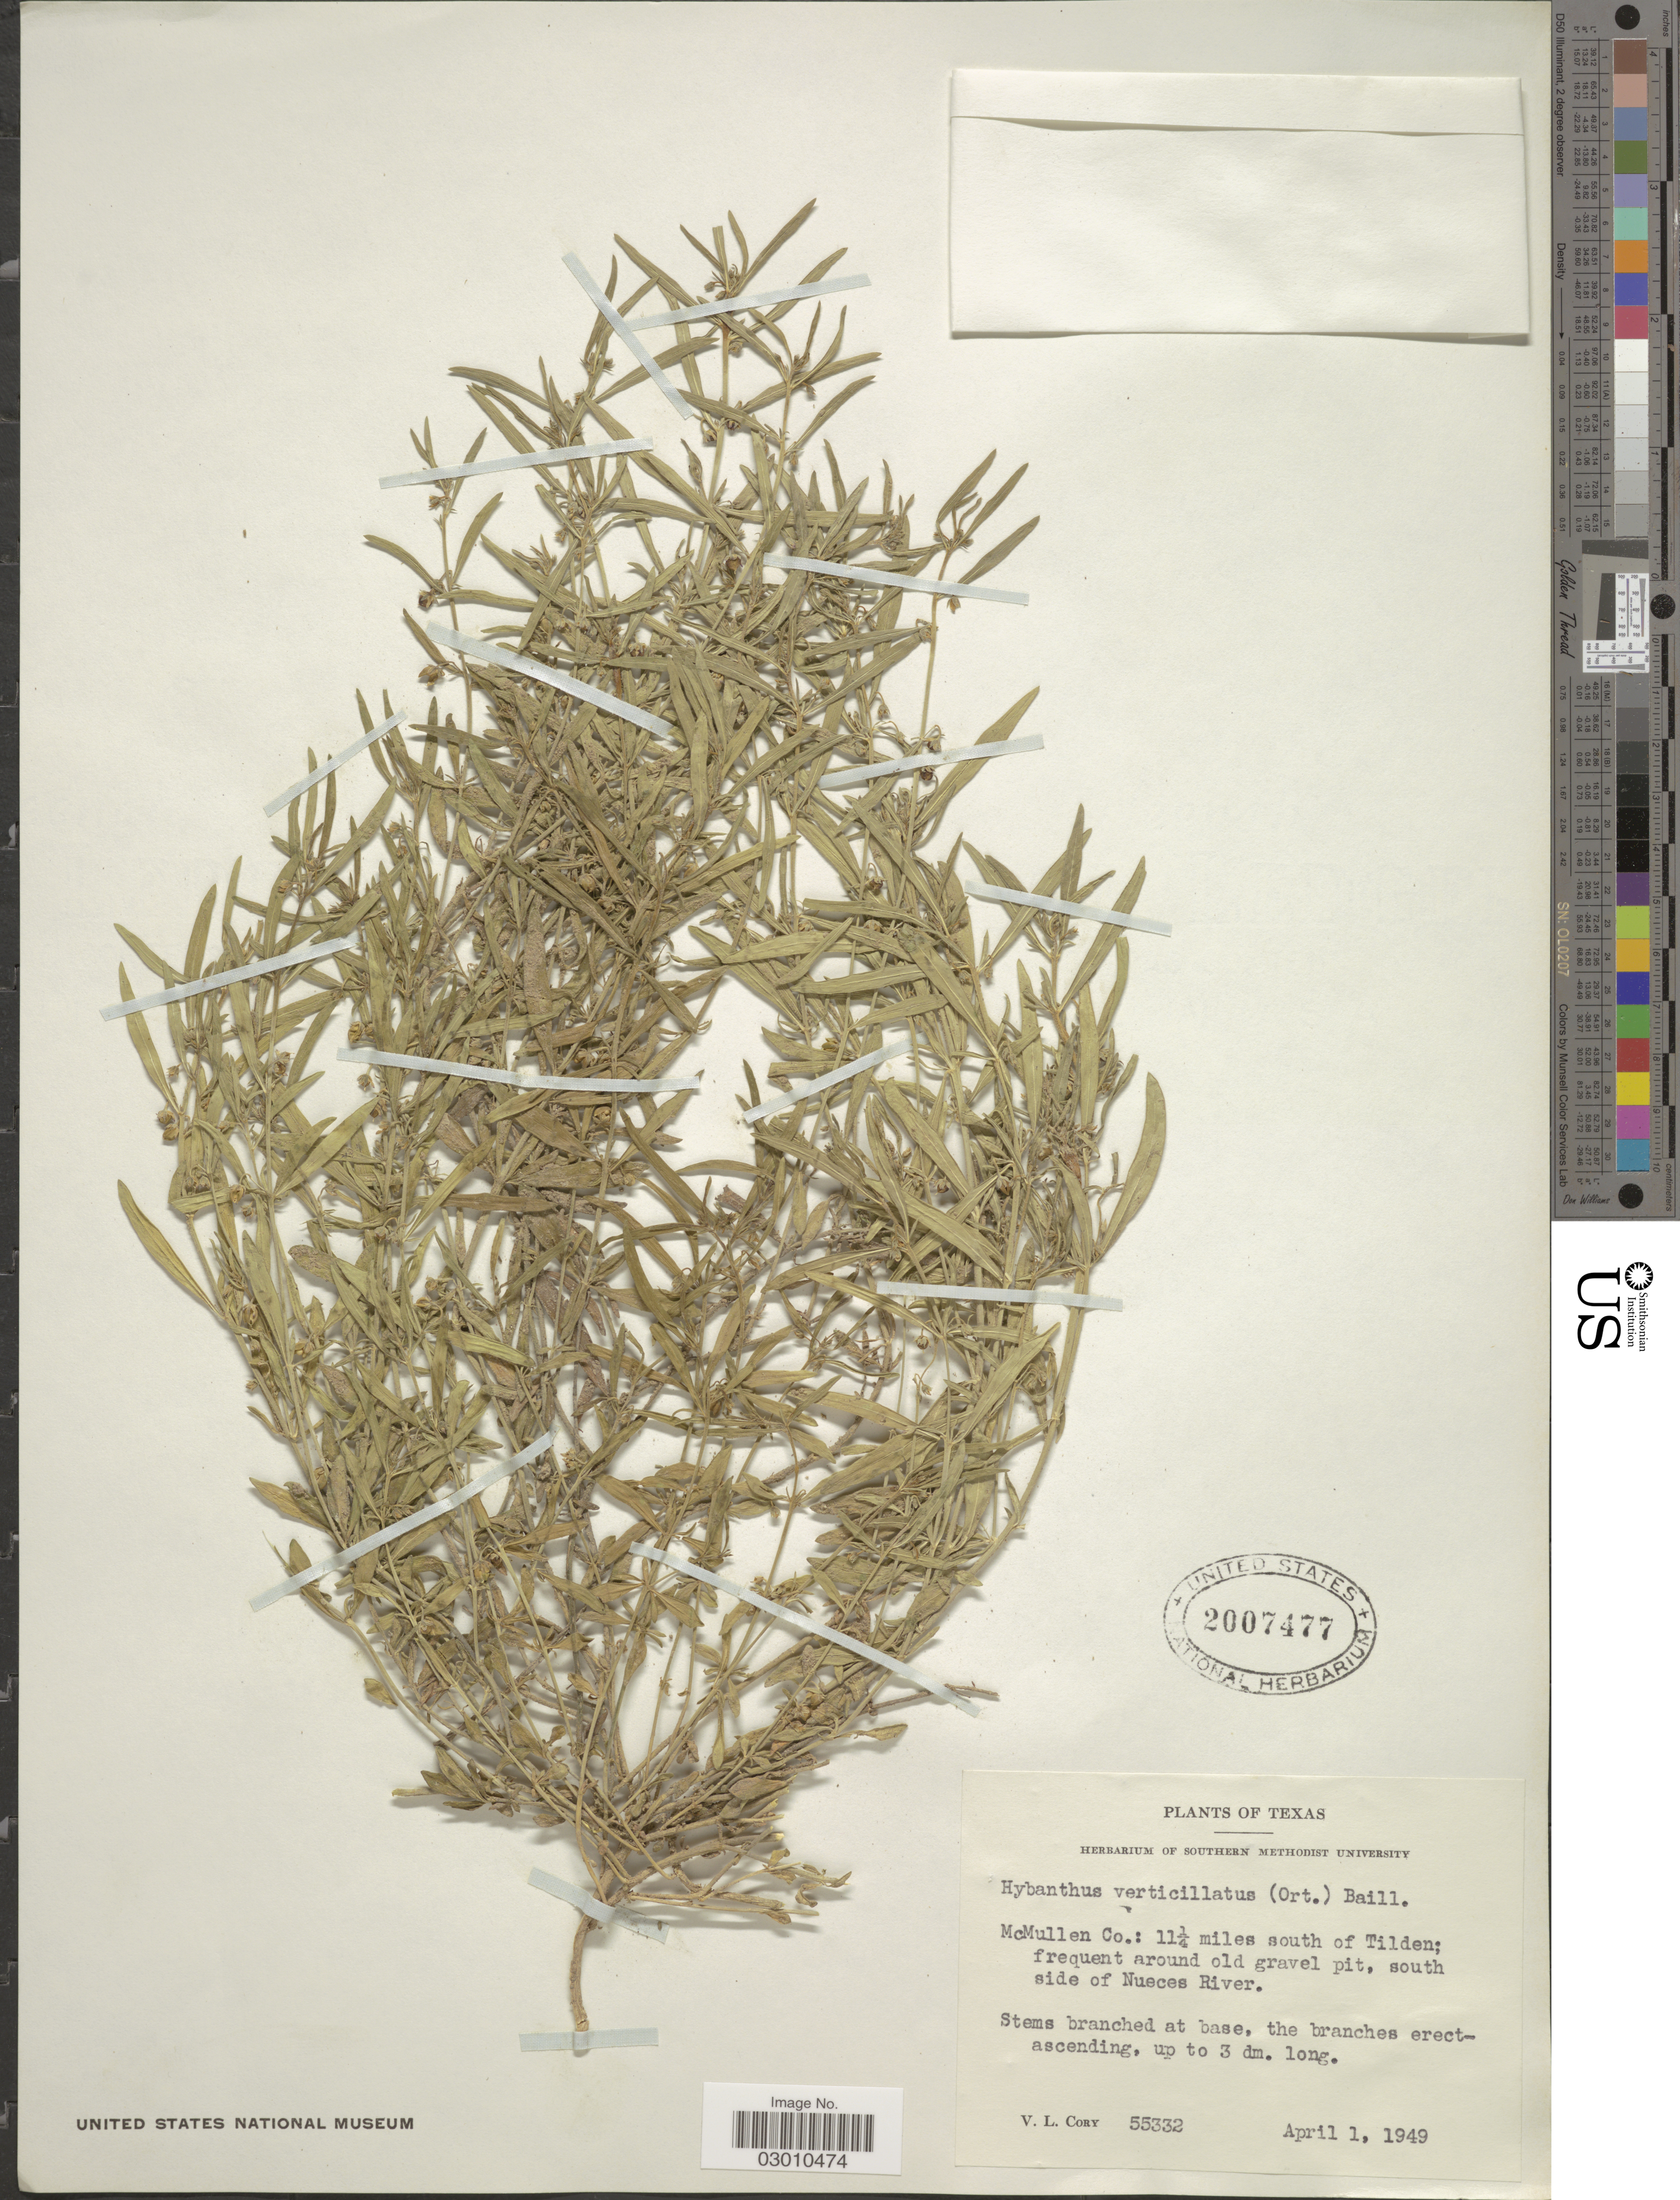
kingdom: Plantae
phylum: Tracheophyta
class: Magnoliopsida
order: Malpighiales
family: Violaceae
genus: Pombalia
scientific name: Pombalia verticillata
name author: (Ortega) Paula-Souza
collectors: V. Cory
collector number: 55332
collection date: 1949-04-01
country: United States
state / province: Texas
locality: McMullen Co.: 11¼ miles south of Tilden; frequent around old gravel pit, south side of Nueces River.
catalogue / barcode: US 2007477